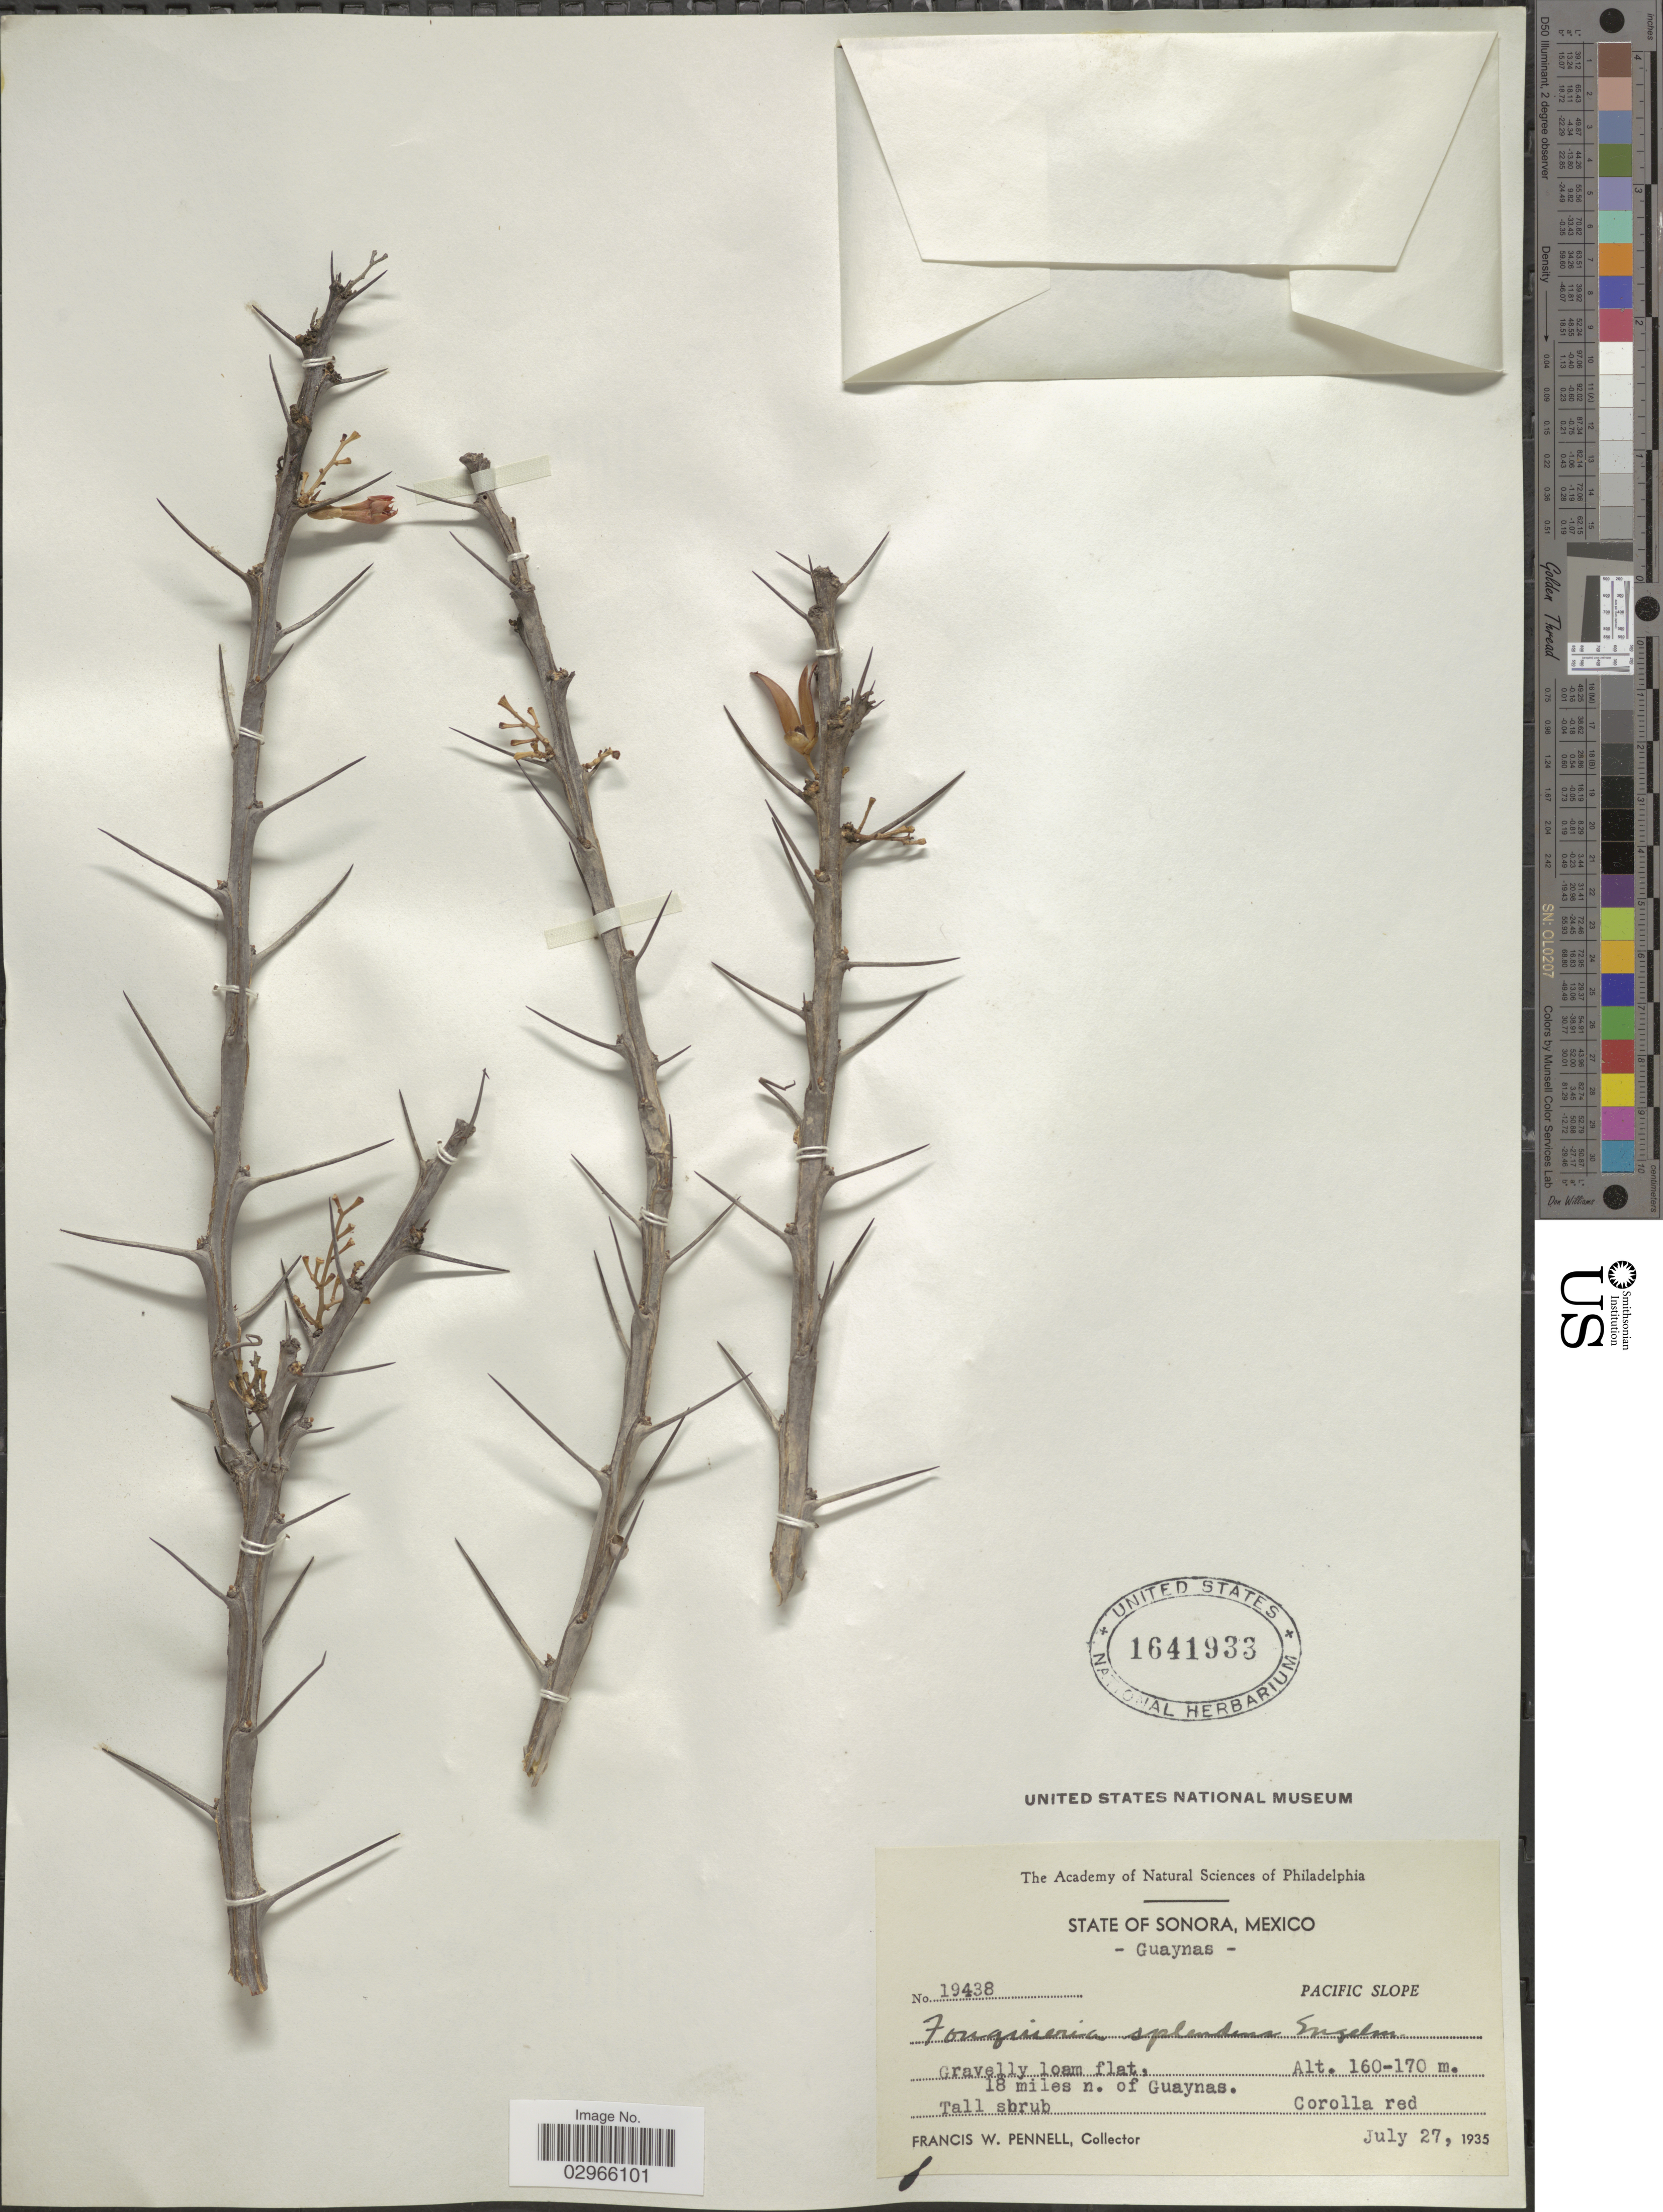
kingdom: Plantae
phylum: Tracheophyta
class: Magnoliopsida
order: Ericales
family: Fouquieriaceae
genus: Fouquieria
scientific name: Fouquieria splendens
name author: Engelm.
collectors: F. W. Pennell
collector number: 19438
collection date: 1935-07-27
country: Mexico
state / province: Sonora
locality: Guaynas. Pacific Slope. Gravelly loam flat, 18 miles n. of Guaynas.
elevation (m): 160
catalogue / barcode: US 1641933